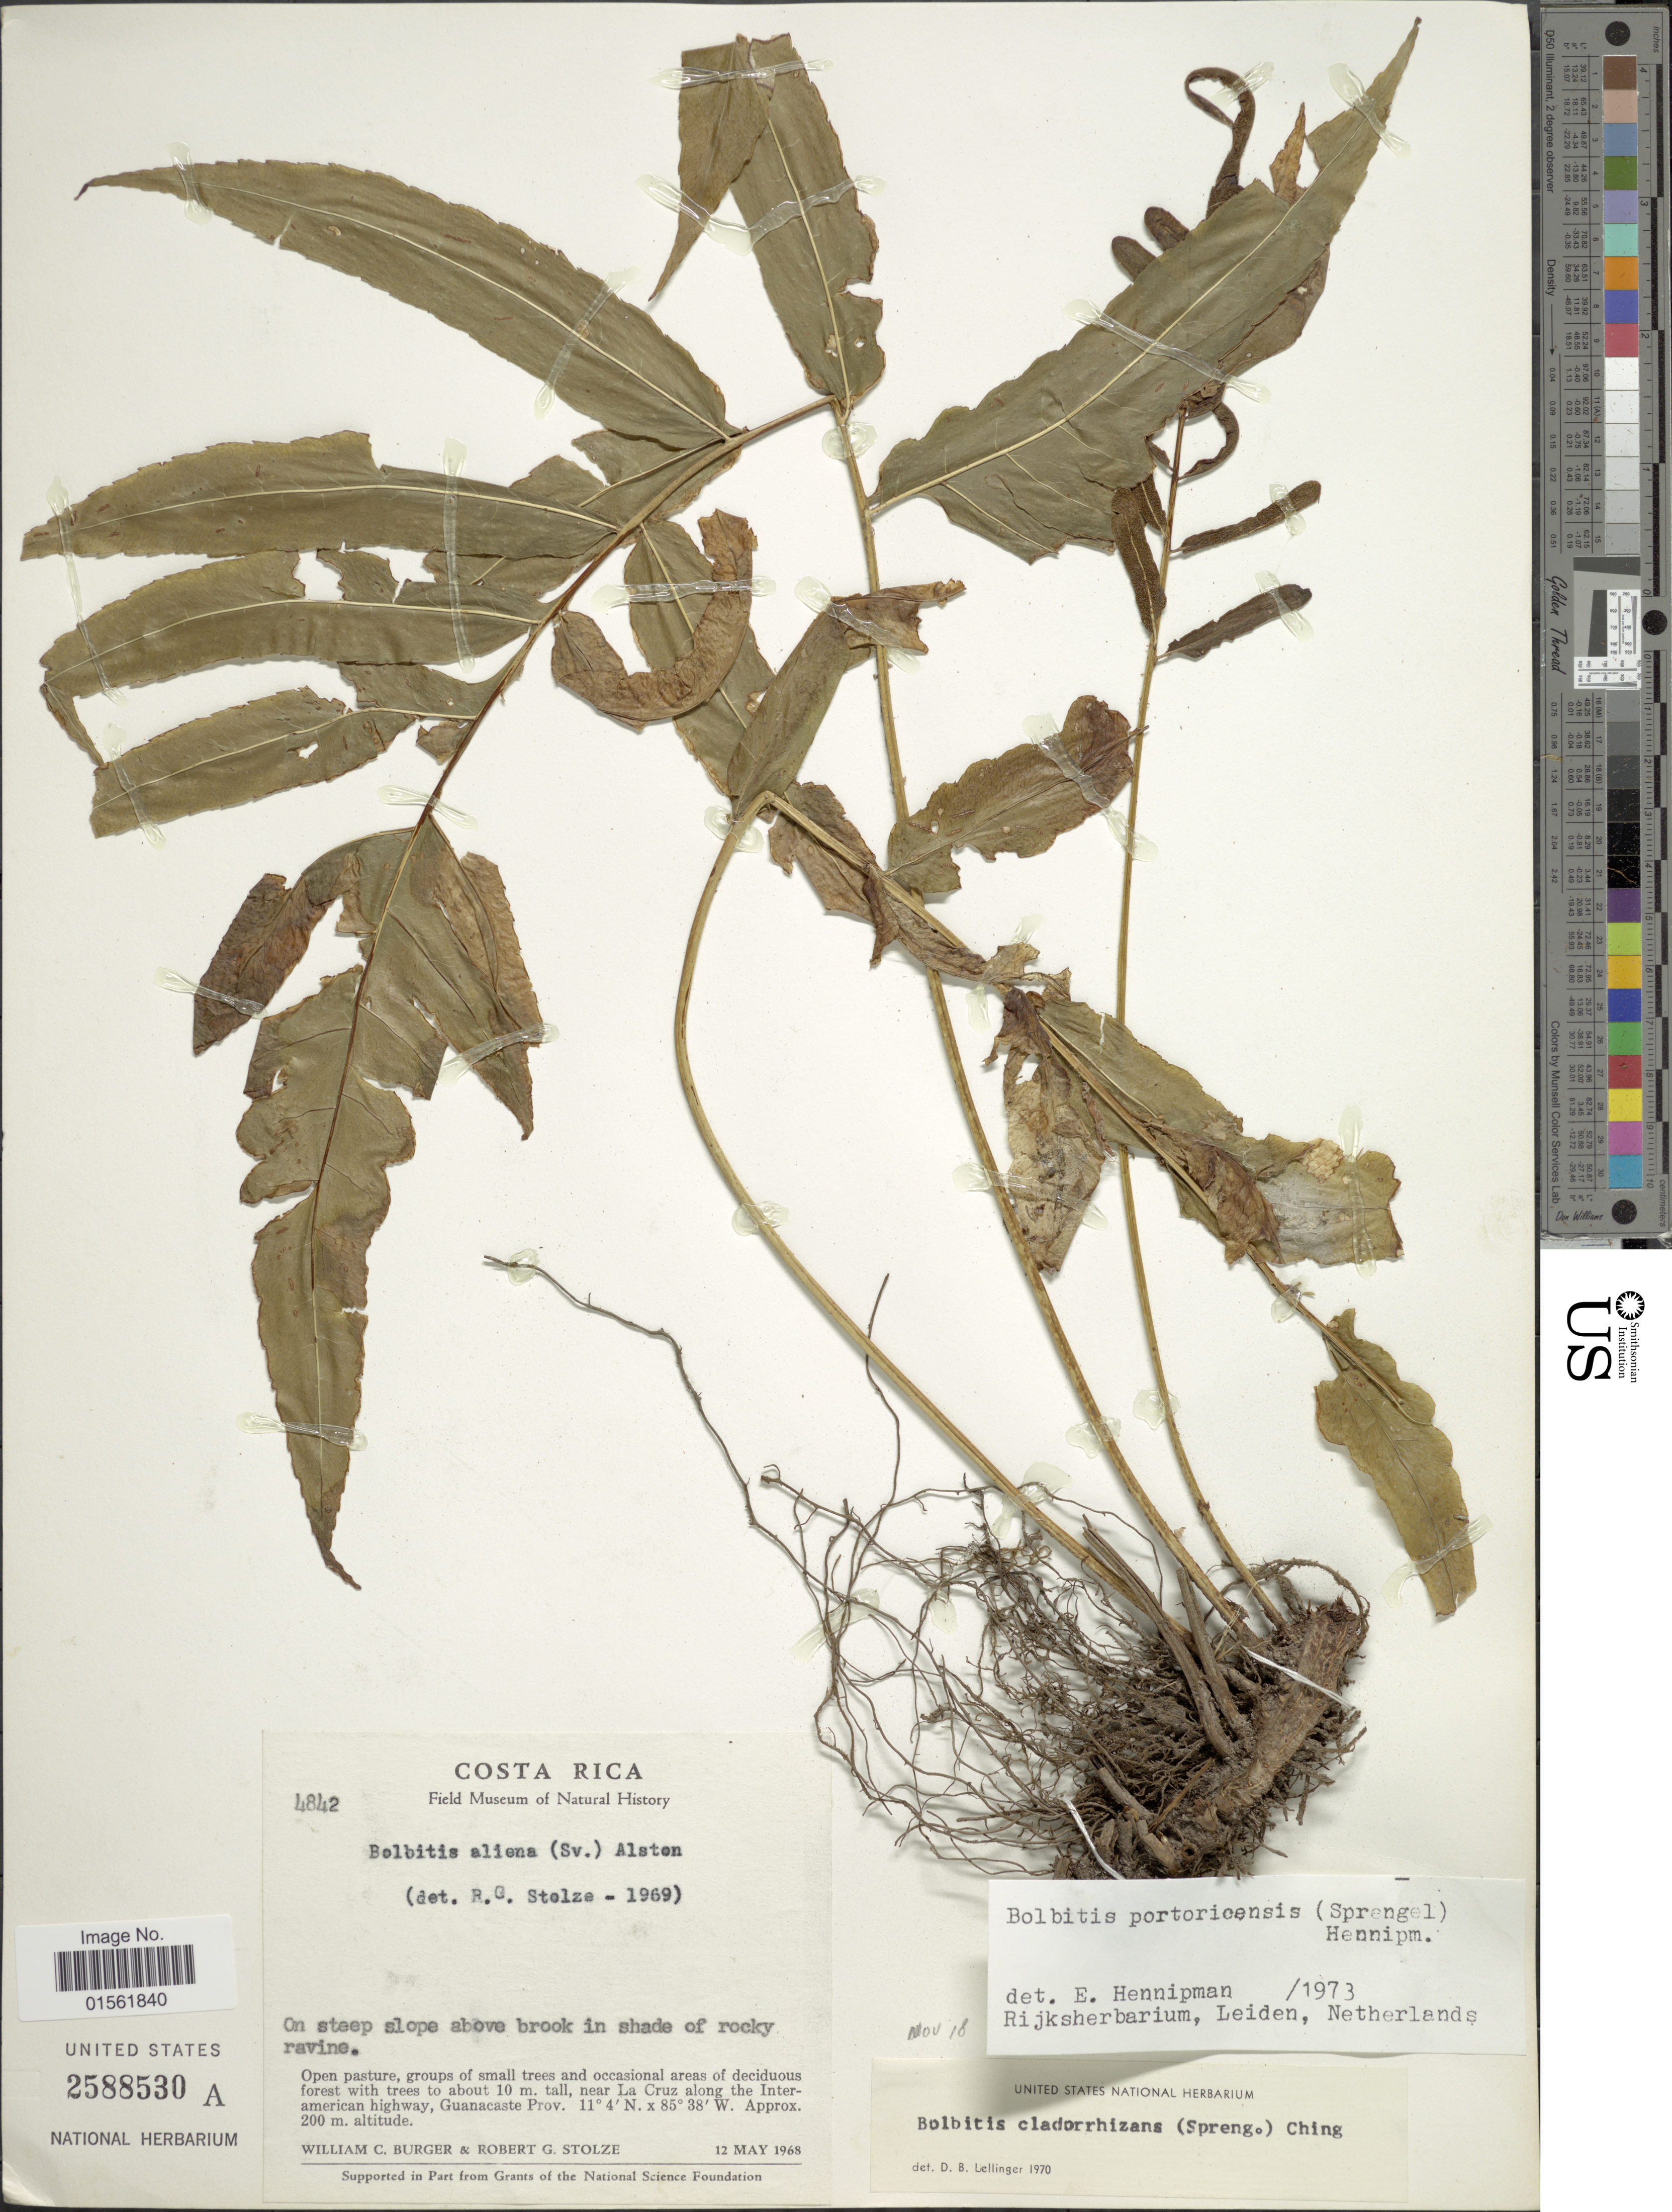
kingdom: Plantae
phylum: Tracheophyta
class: Polypodiopsida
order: Polypodiales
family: Dryopteridaceae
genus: Bolbitis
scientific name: Bolbitis portoricensis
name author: (Spreng.) Hennipman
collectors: W. Burger & R. G. Stolze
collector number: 4842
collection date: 1968-05-12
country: Costa Rica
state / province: Guanacaste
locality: Near La Cruz along the Interamerican highway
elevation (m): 200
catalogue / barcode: US 2588530A